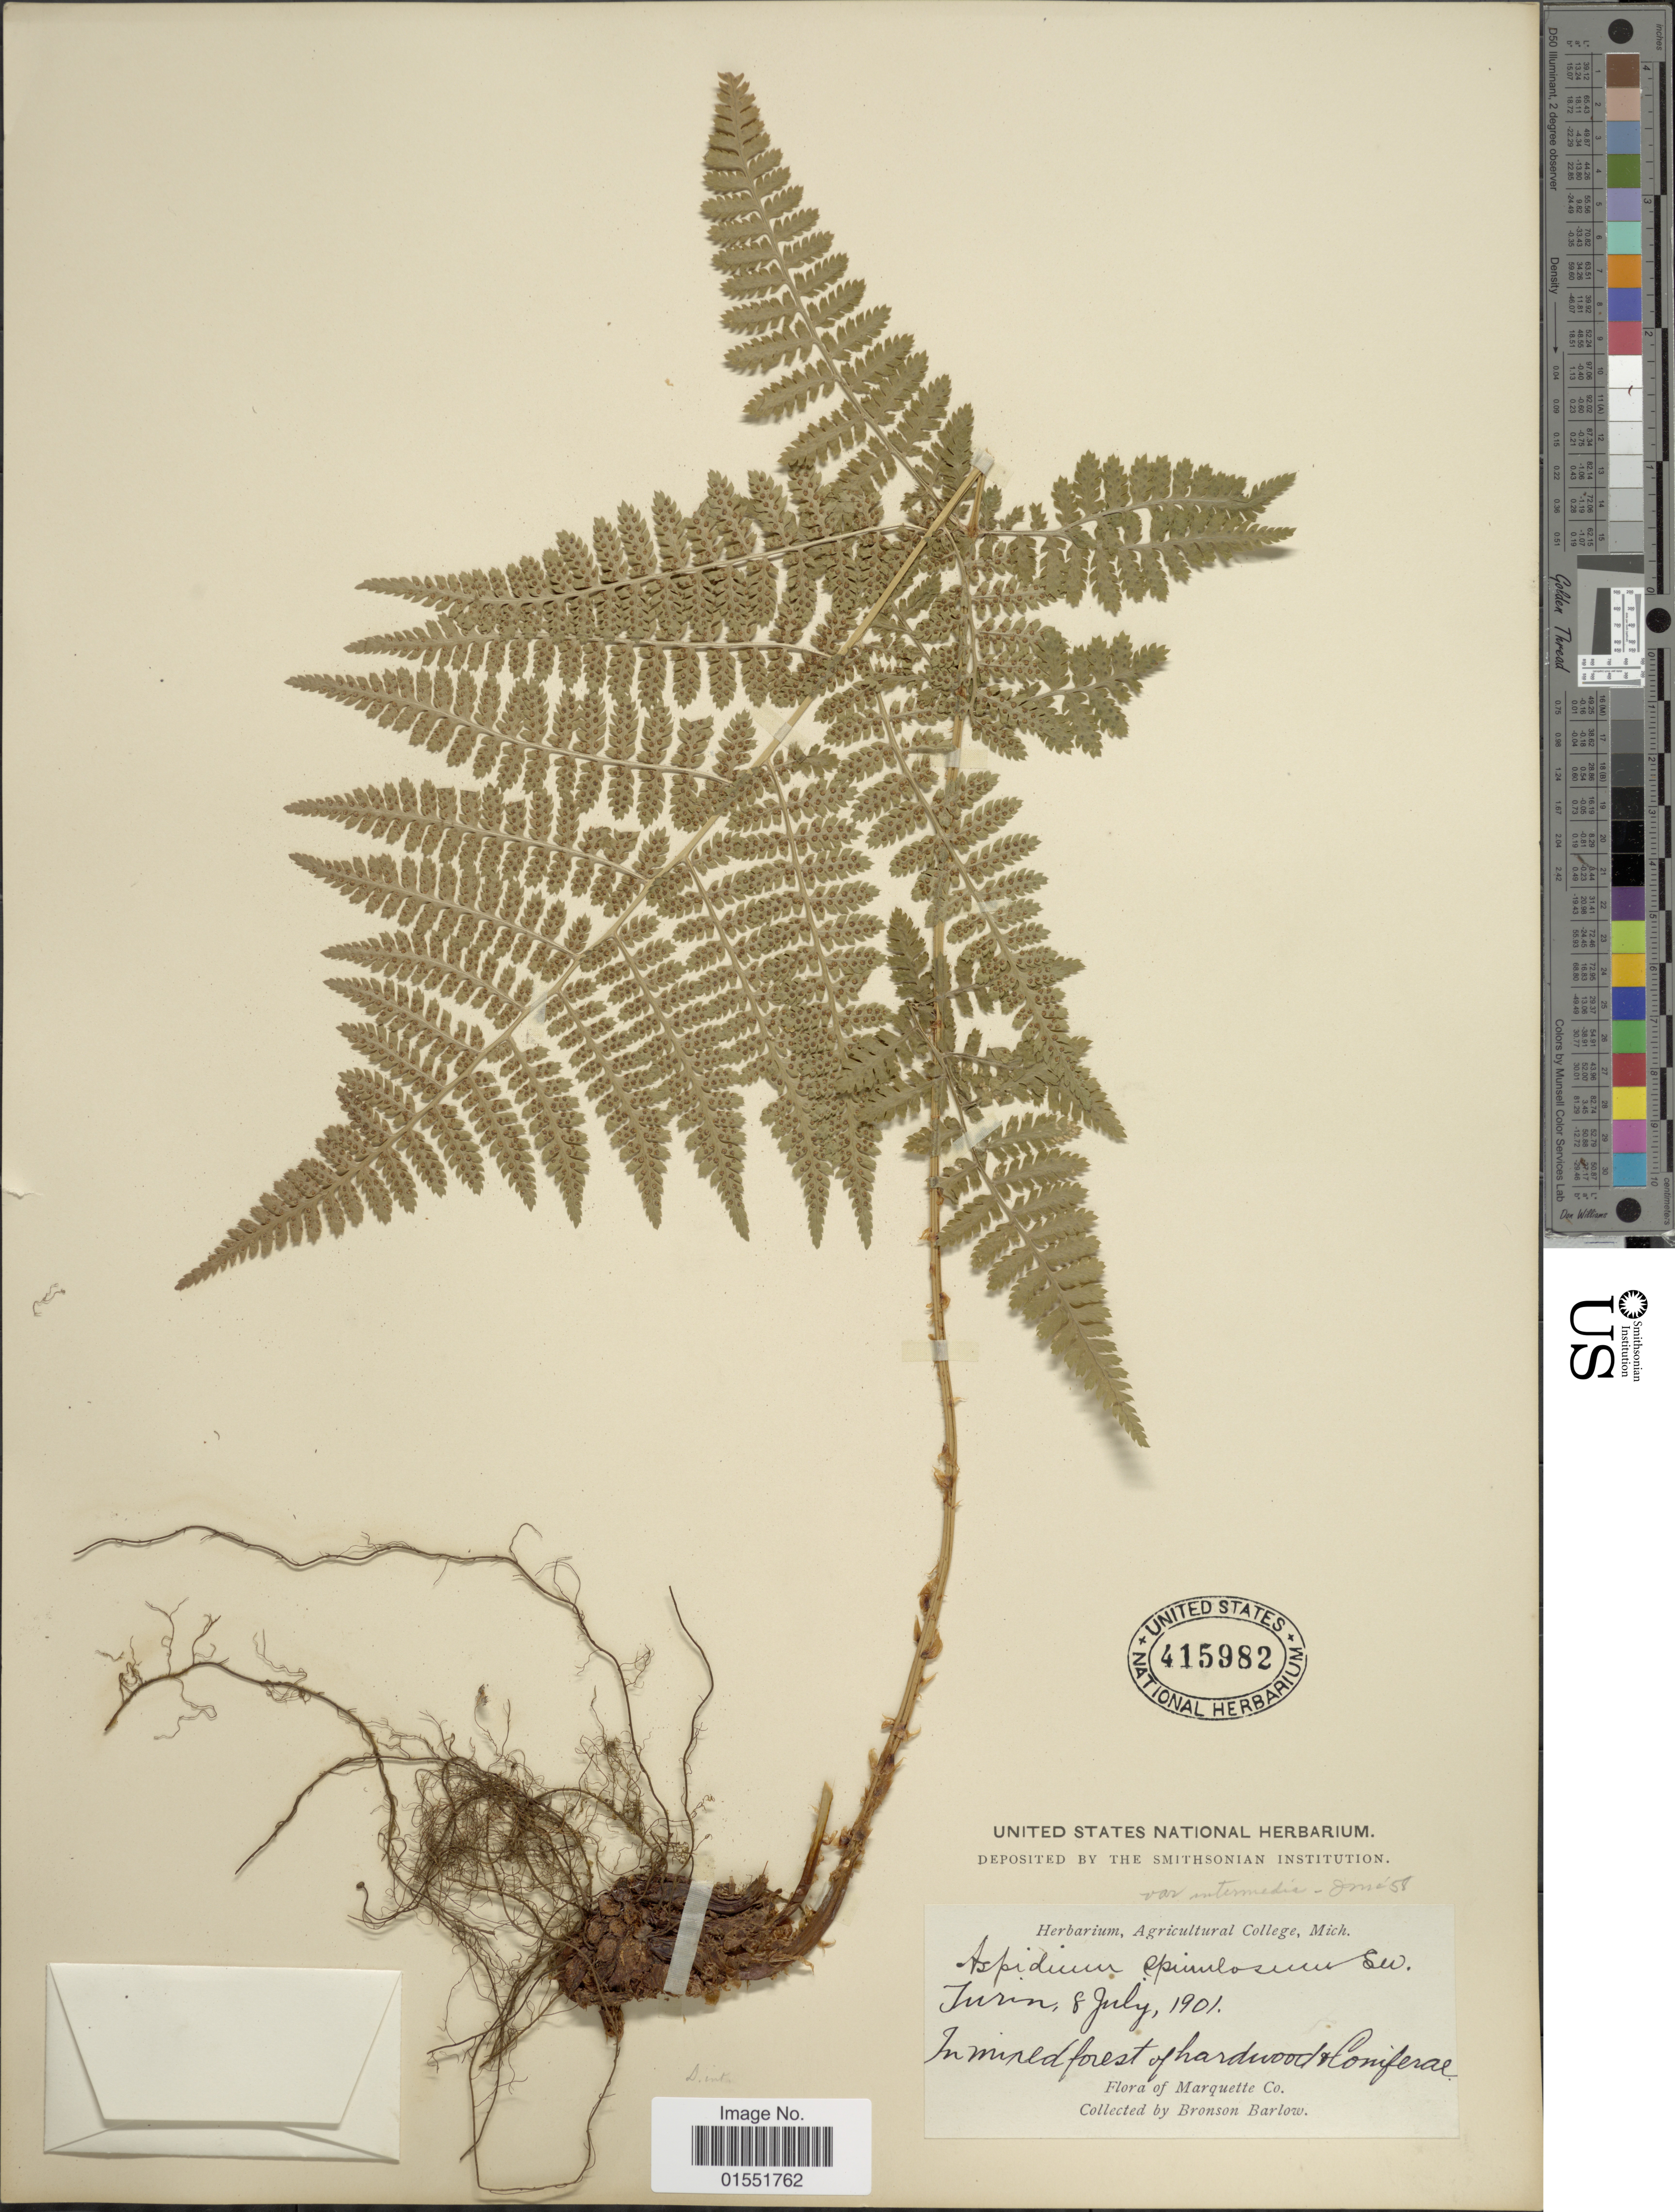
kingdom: Plantae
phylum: Tracheophyta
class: Polypodiopsida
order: Polypodiales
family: Dryopteridaceae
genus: Dryopteris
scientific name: Dryopteris intermedia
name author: (Muhl.) A. Gray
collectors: Barlow, B.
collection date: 1901-07-08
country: United States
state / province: Michigan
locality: Marquette Co.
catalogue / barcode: US 415982